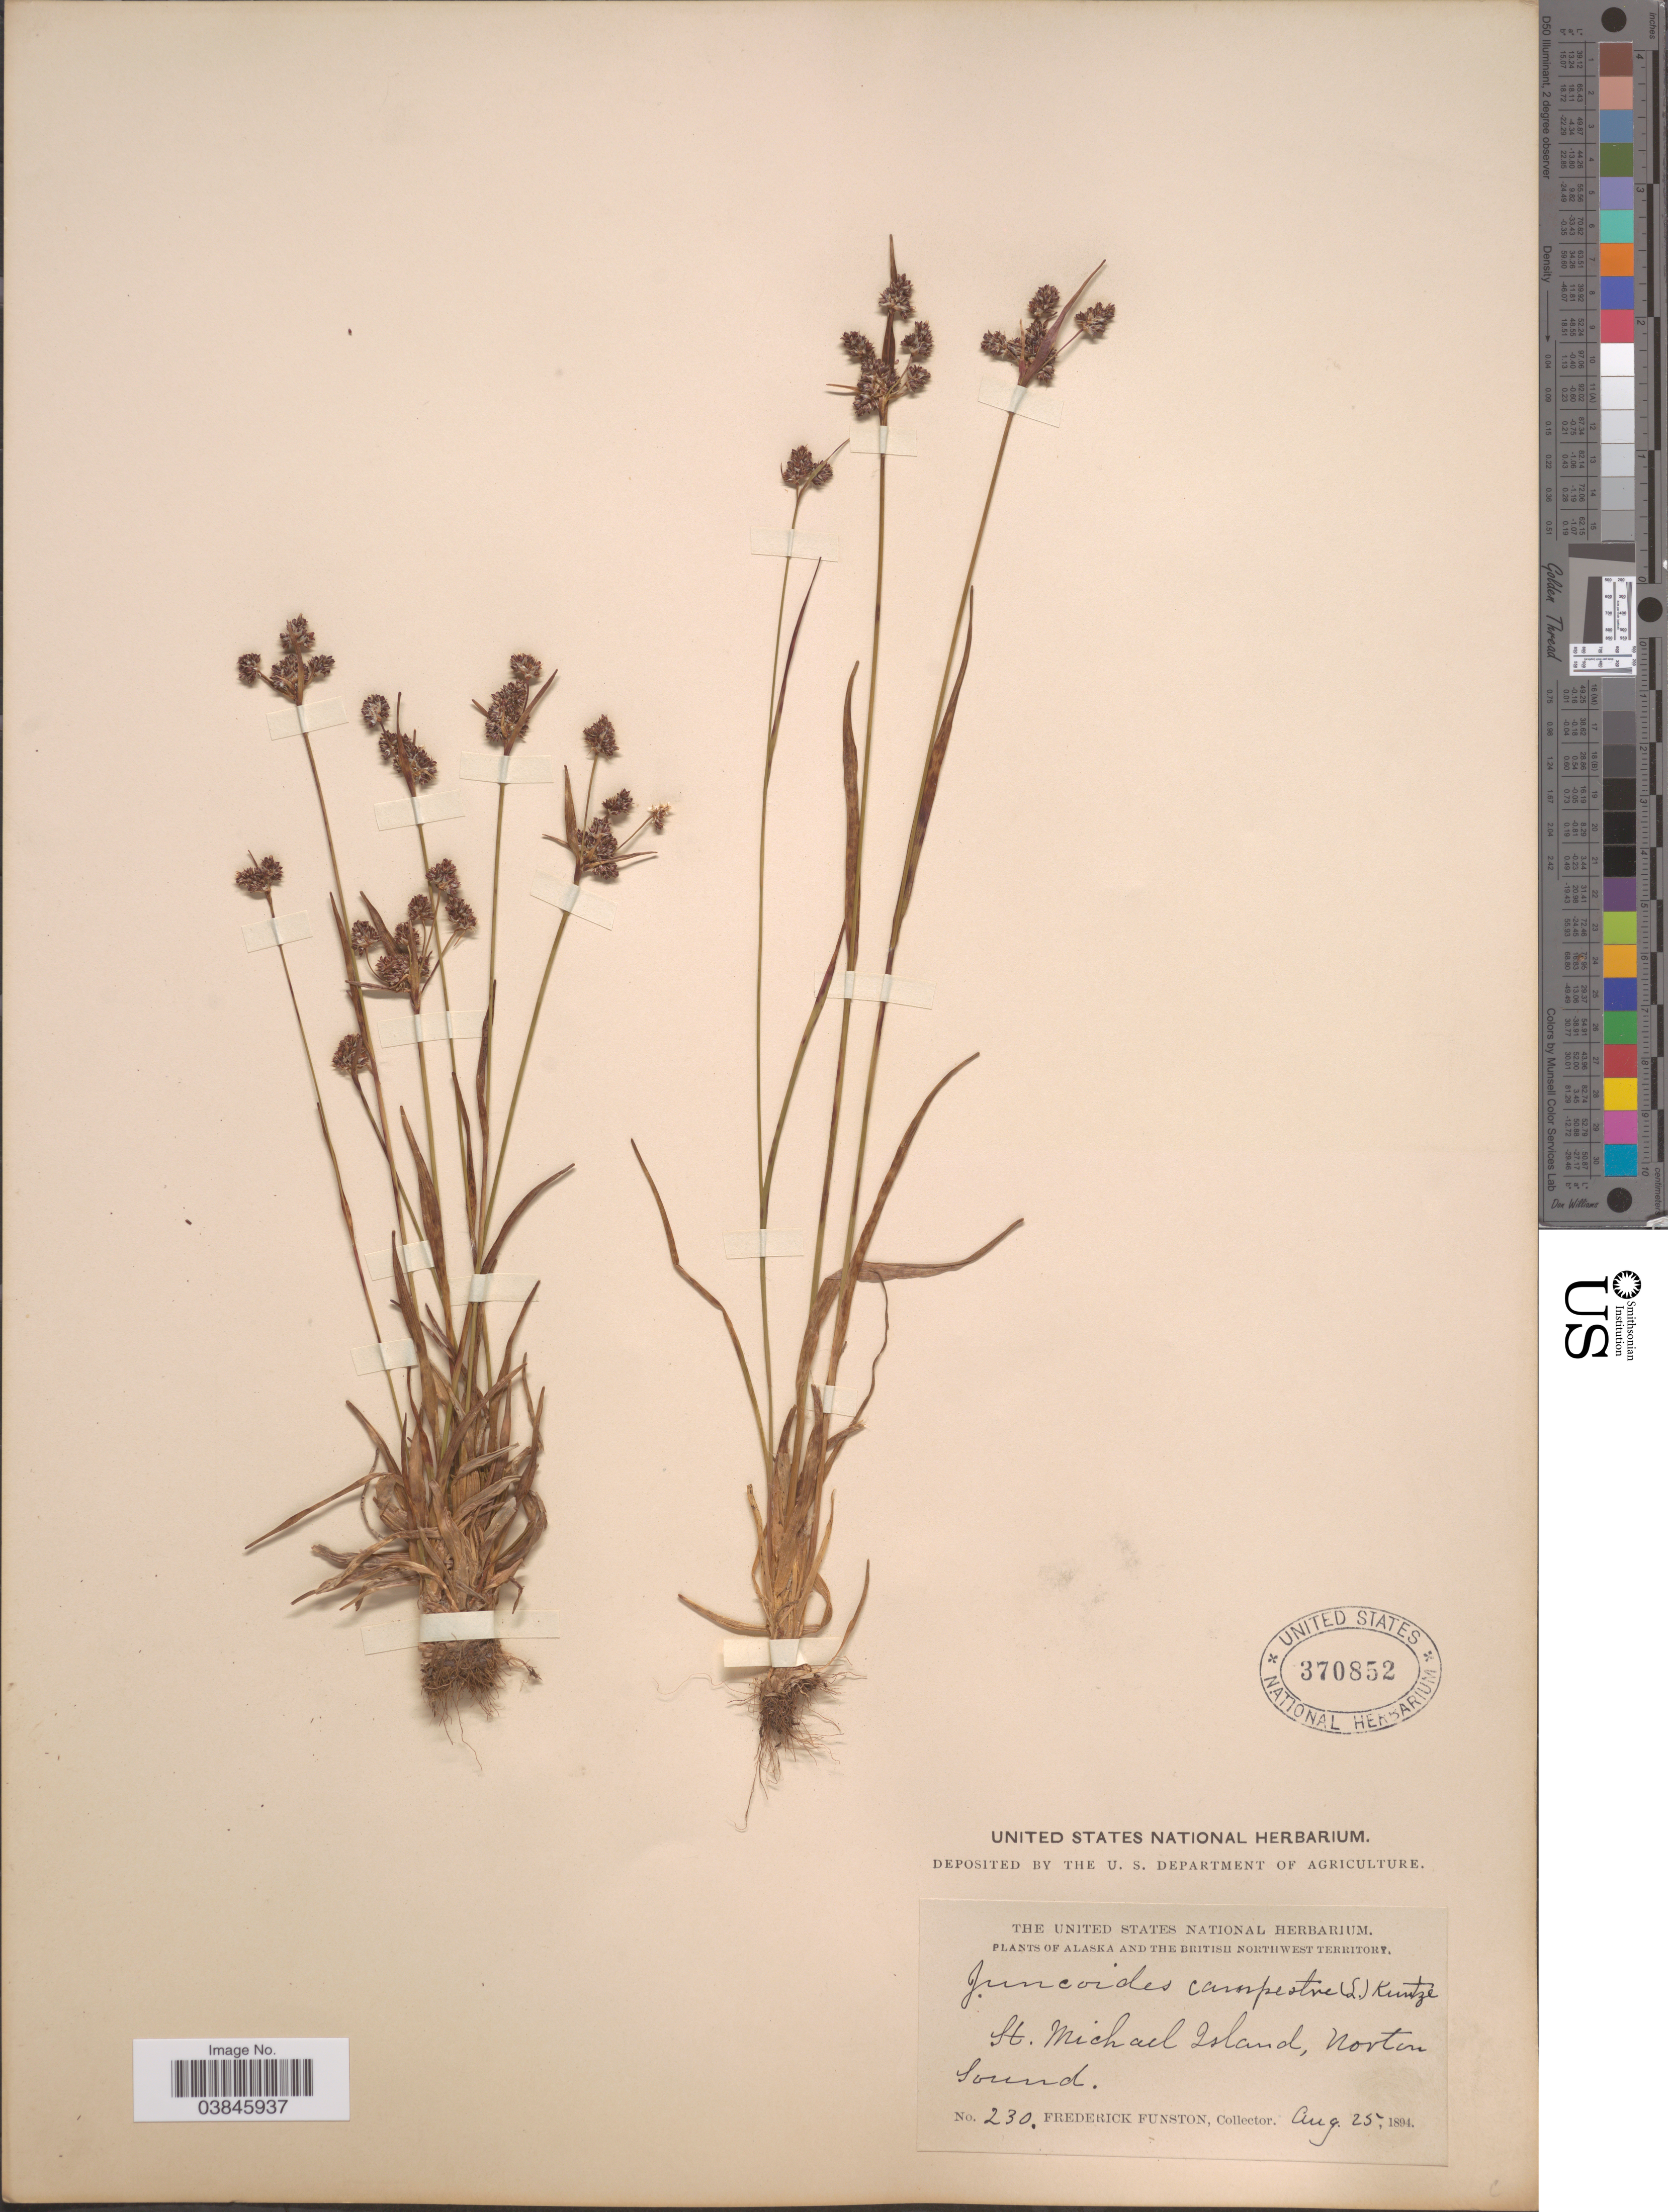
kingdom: Plantae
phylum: Tracheophyta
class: Liliopsida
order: Poales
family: Juncaceae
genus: Luzula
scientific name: Luzula multiflora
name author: (Ehrh.) Lej.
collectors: F. Funston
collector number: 230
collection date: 1894-08-25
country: United States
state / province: Alaska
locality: Alaska and the British Northwest Territory. St. Michael Island, Norton Sound.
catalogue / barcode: US 370852